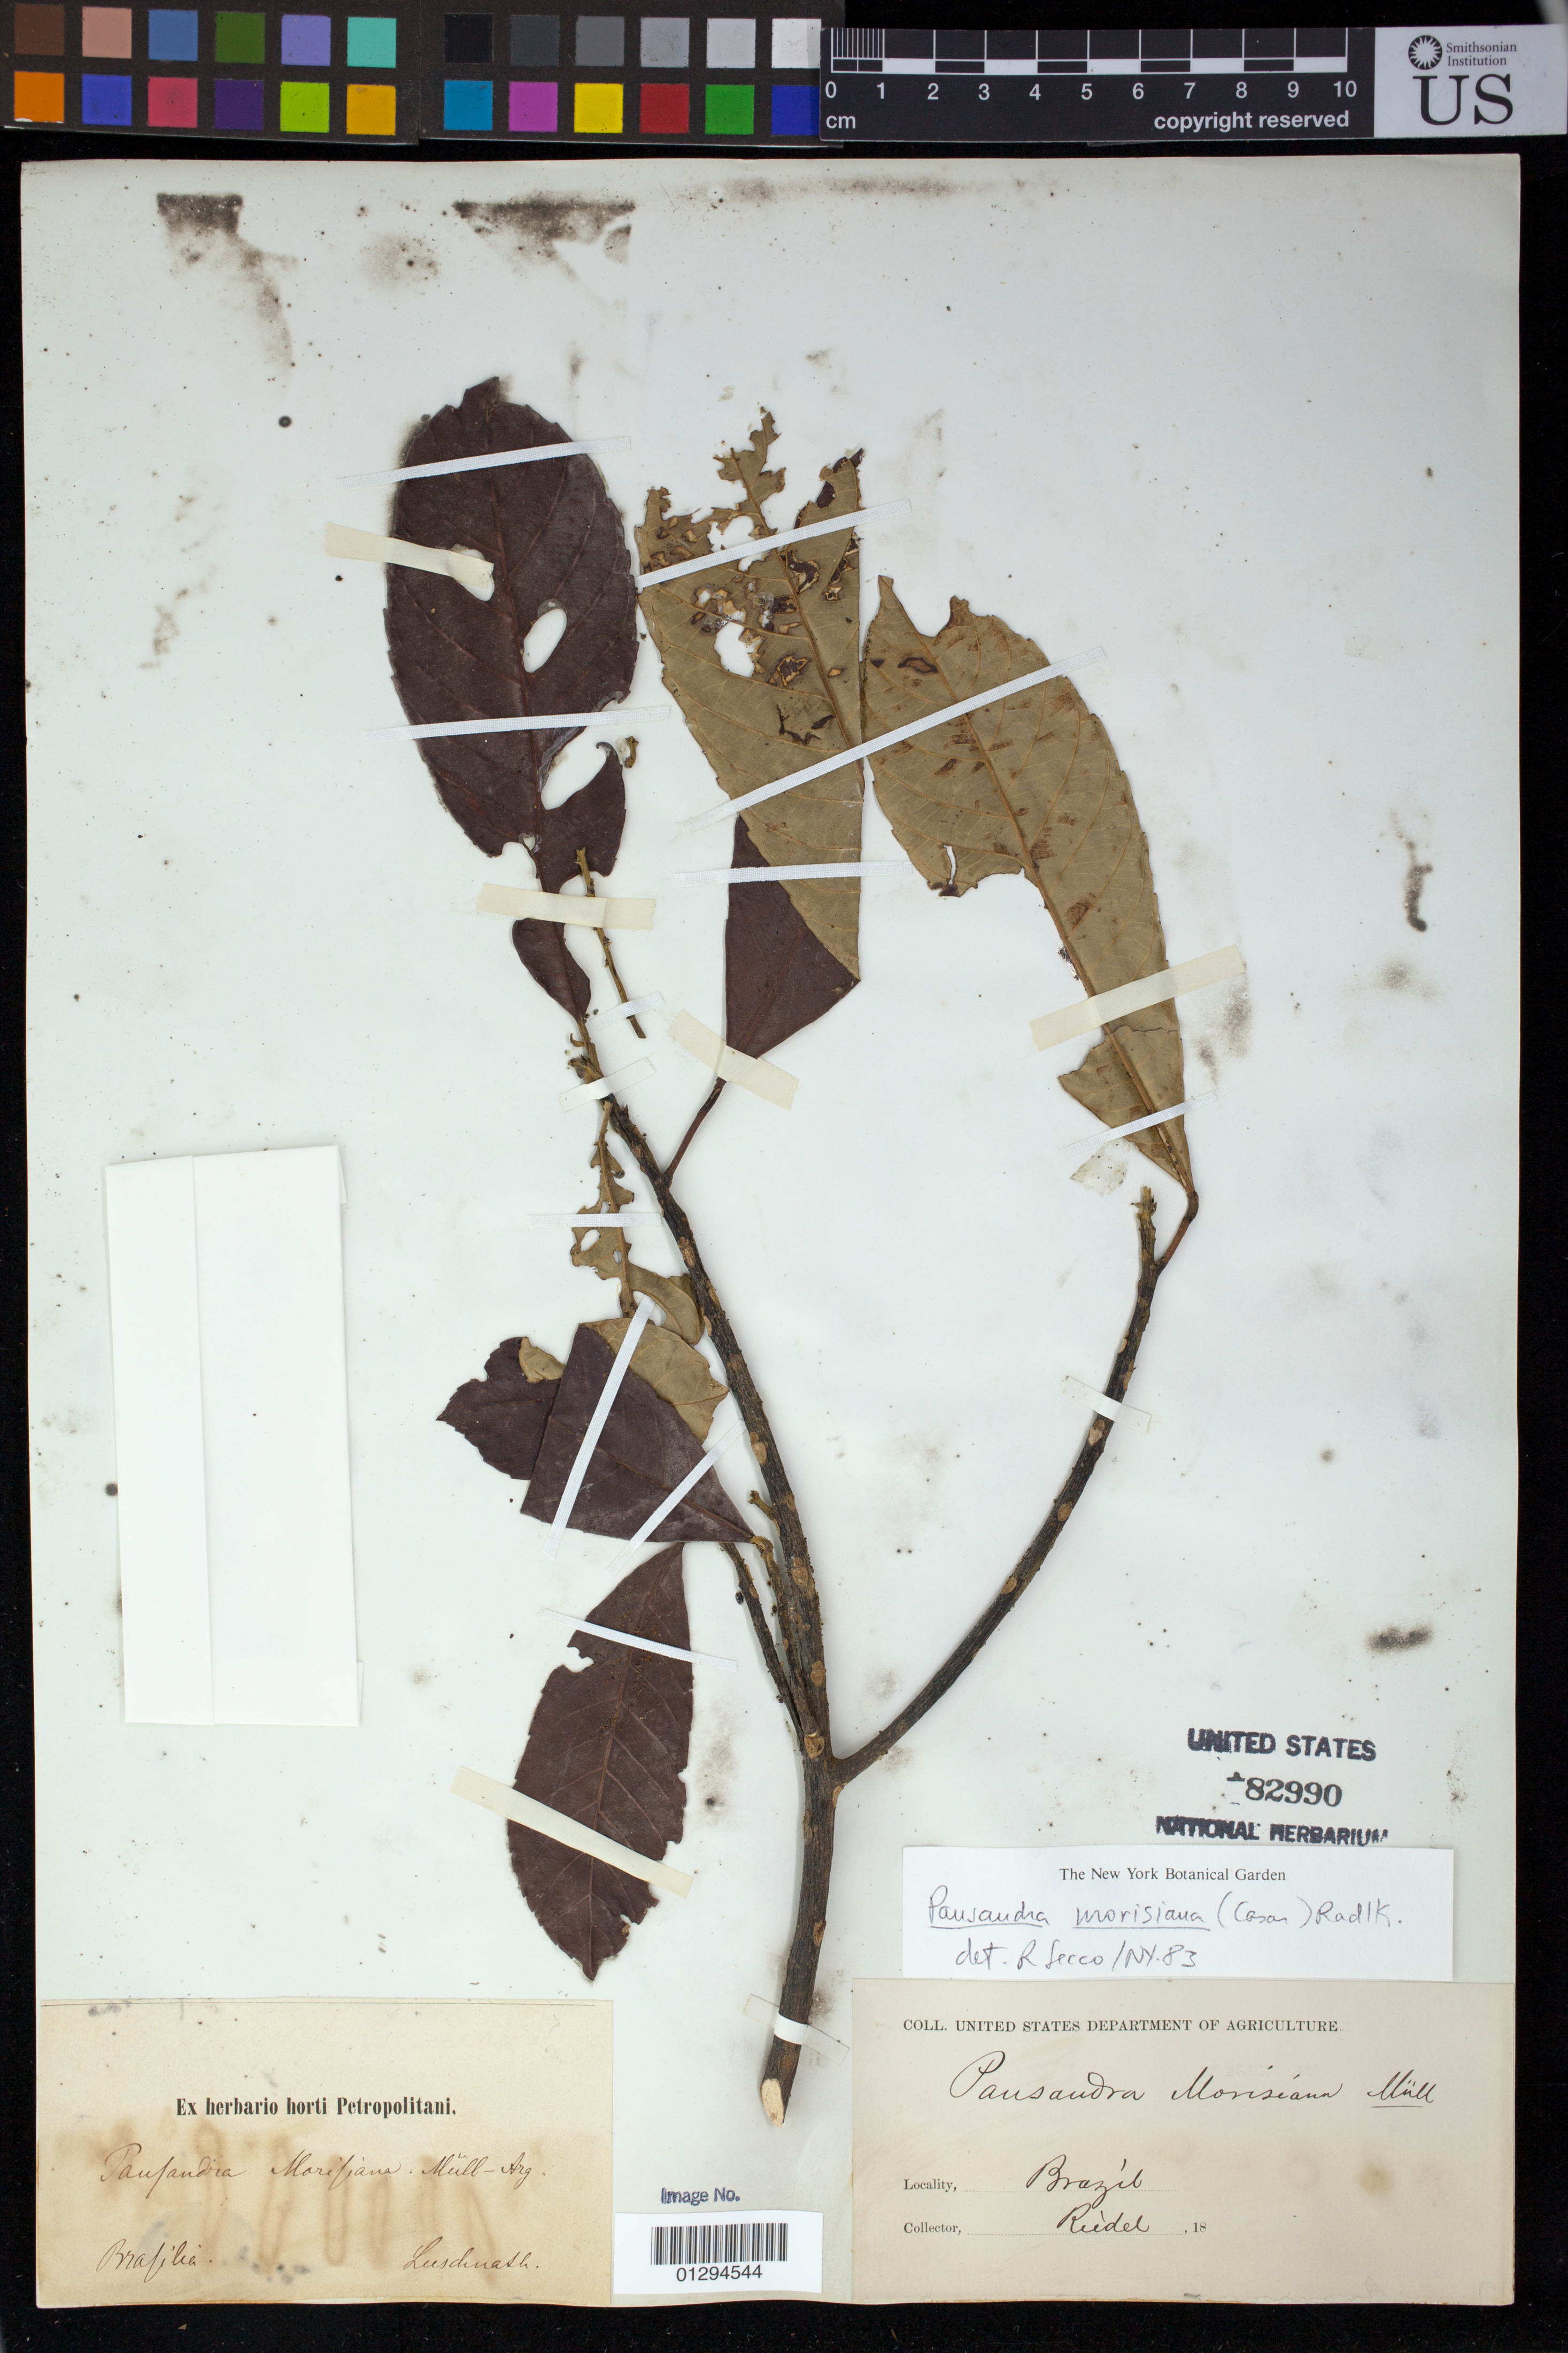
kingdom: Plantae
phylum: Tracheophyta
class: Magnoliopsida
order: Malpighiales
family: Euphorbiaceae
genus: Pausandra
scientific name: Pausandra morisiana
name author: (Casar.) Radlk.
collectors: L. Riedel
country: Brazil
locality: In Umbrasis Humidisculis.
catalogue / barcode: US 82990